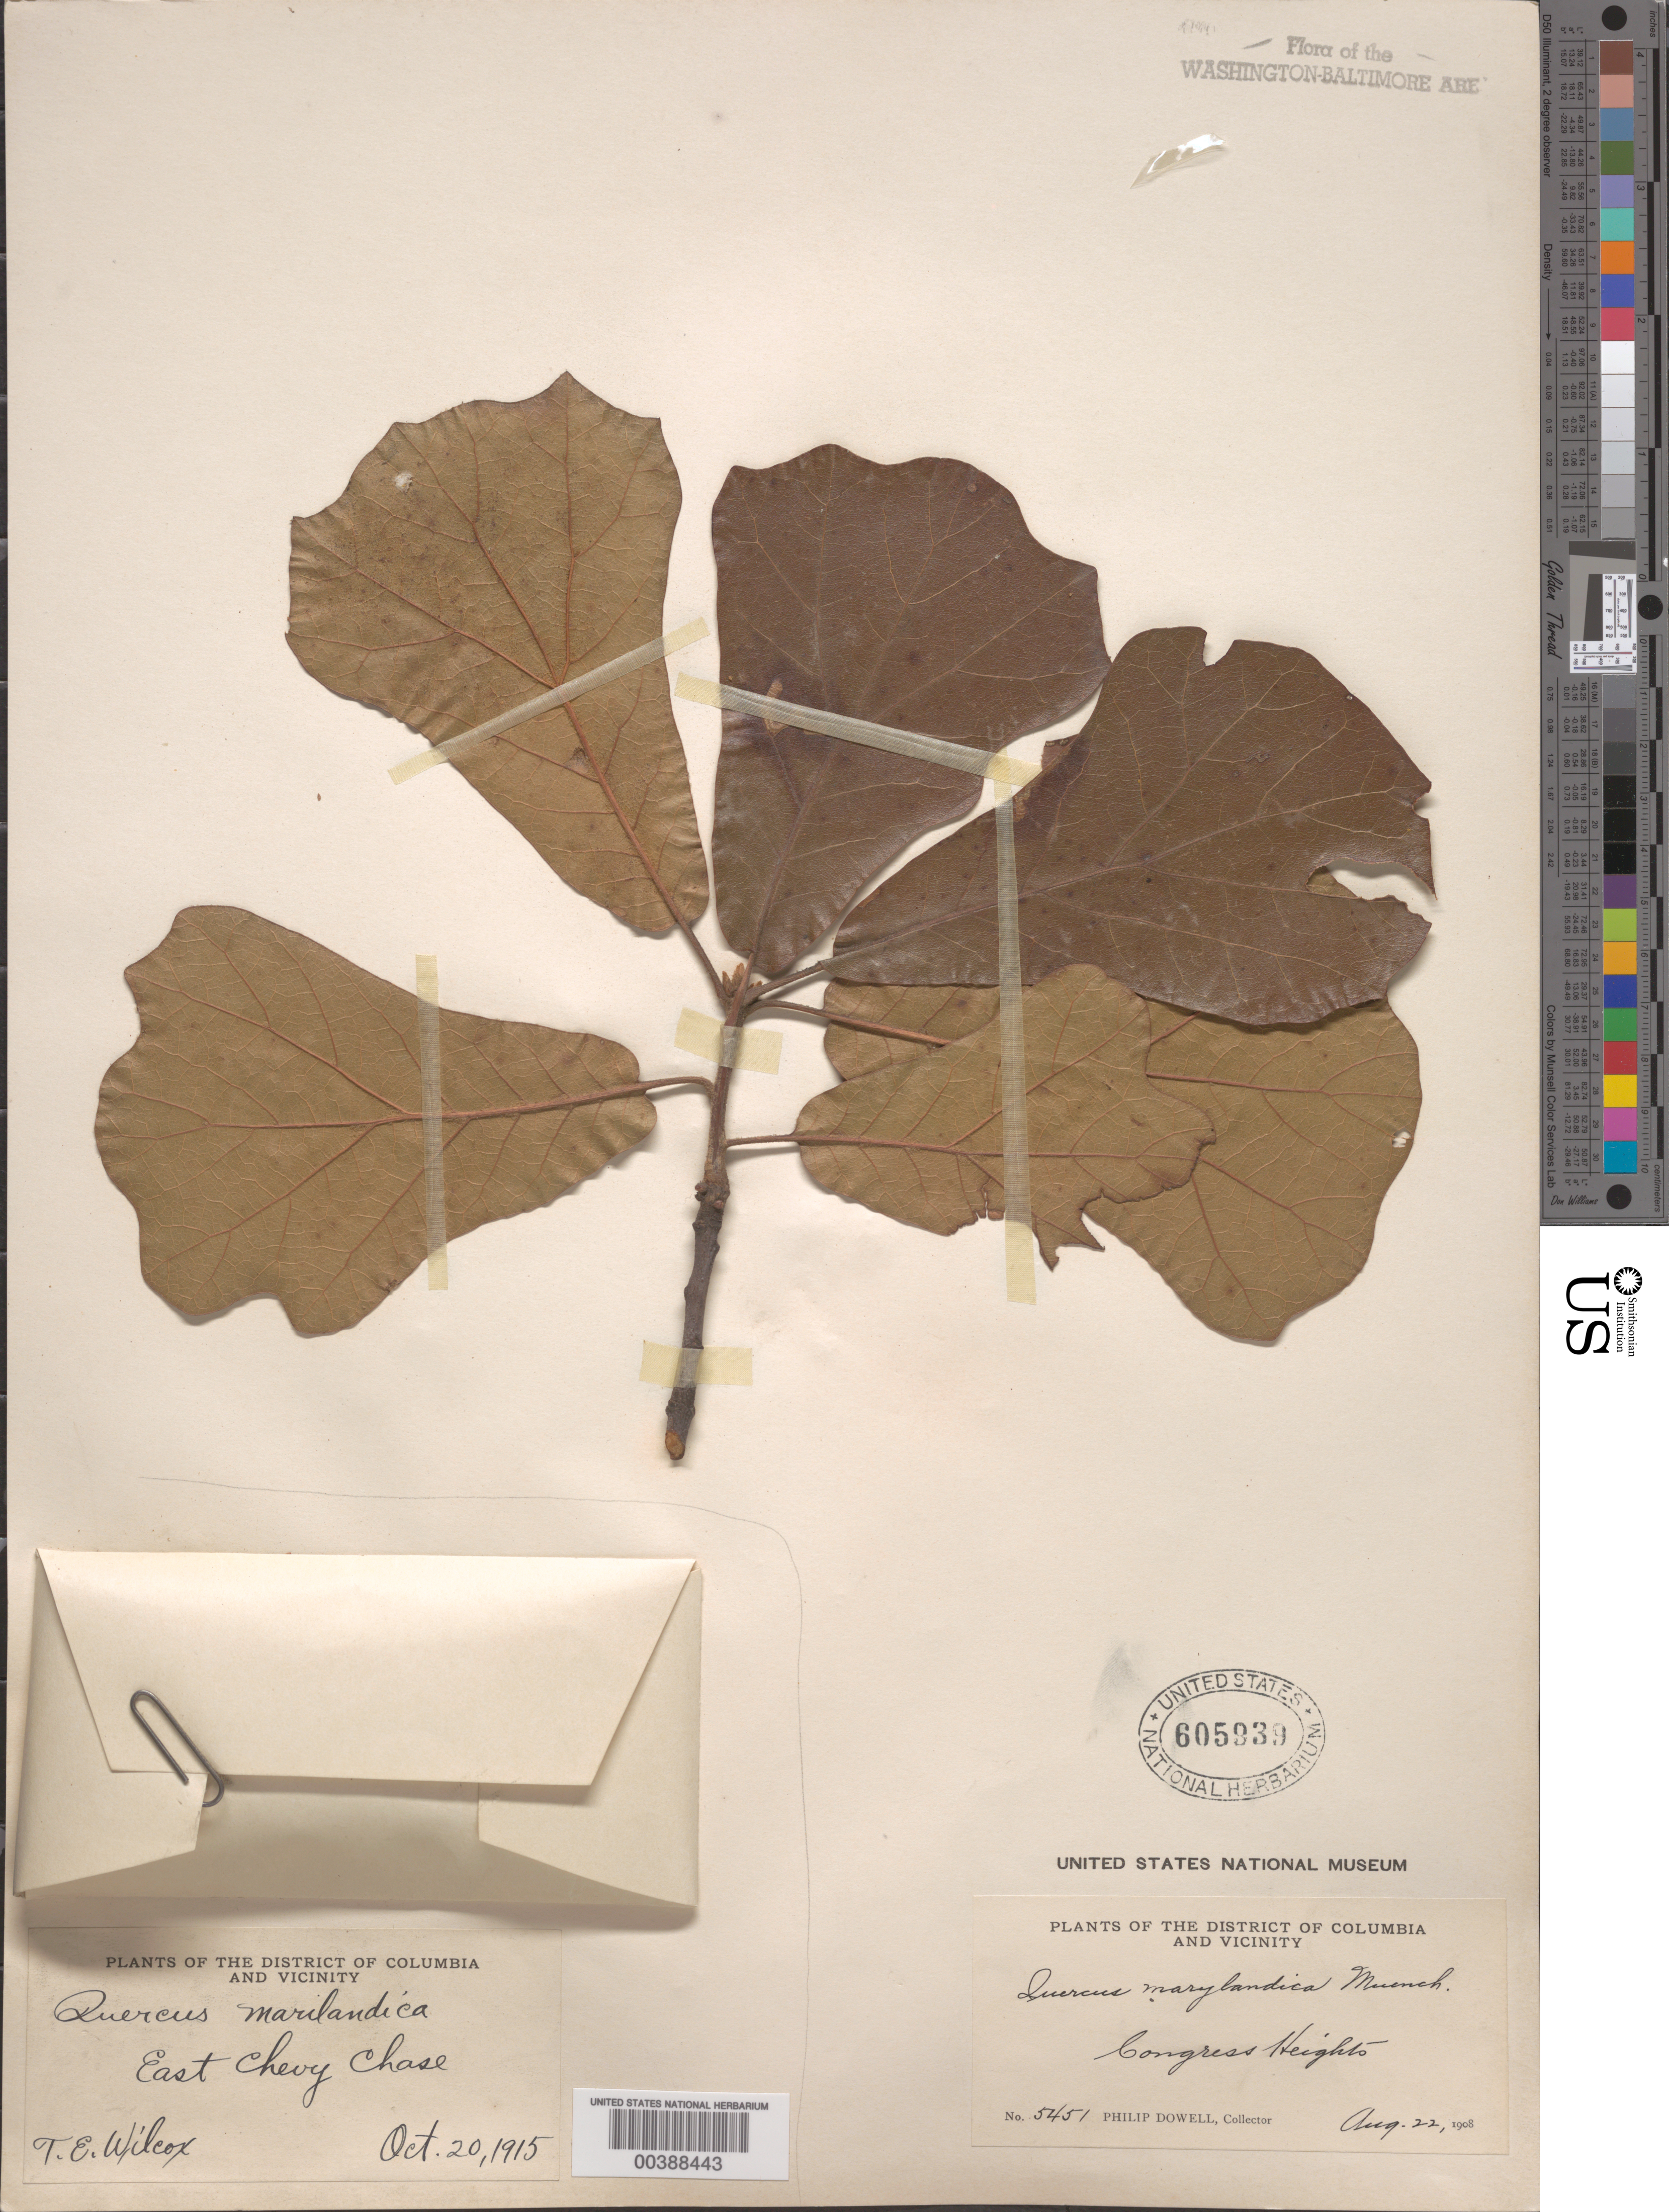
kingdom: Plantae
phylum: Tracheophyta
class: Magnoliopsida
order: Fagales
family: Fagaceae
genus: Quercus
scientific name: Quercus marilandica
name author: (L.) Münchh.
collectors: P. Dowell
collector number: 5451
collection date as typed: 22 Aug 1908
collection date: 1908-08-22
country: United States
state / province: District of Columbia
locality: Congress Heights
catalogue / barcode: US 605939